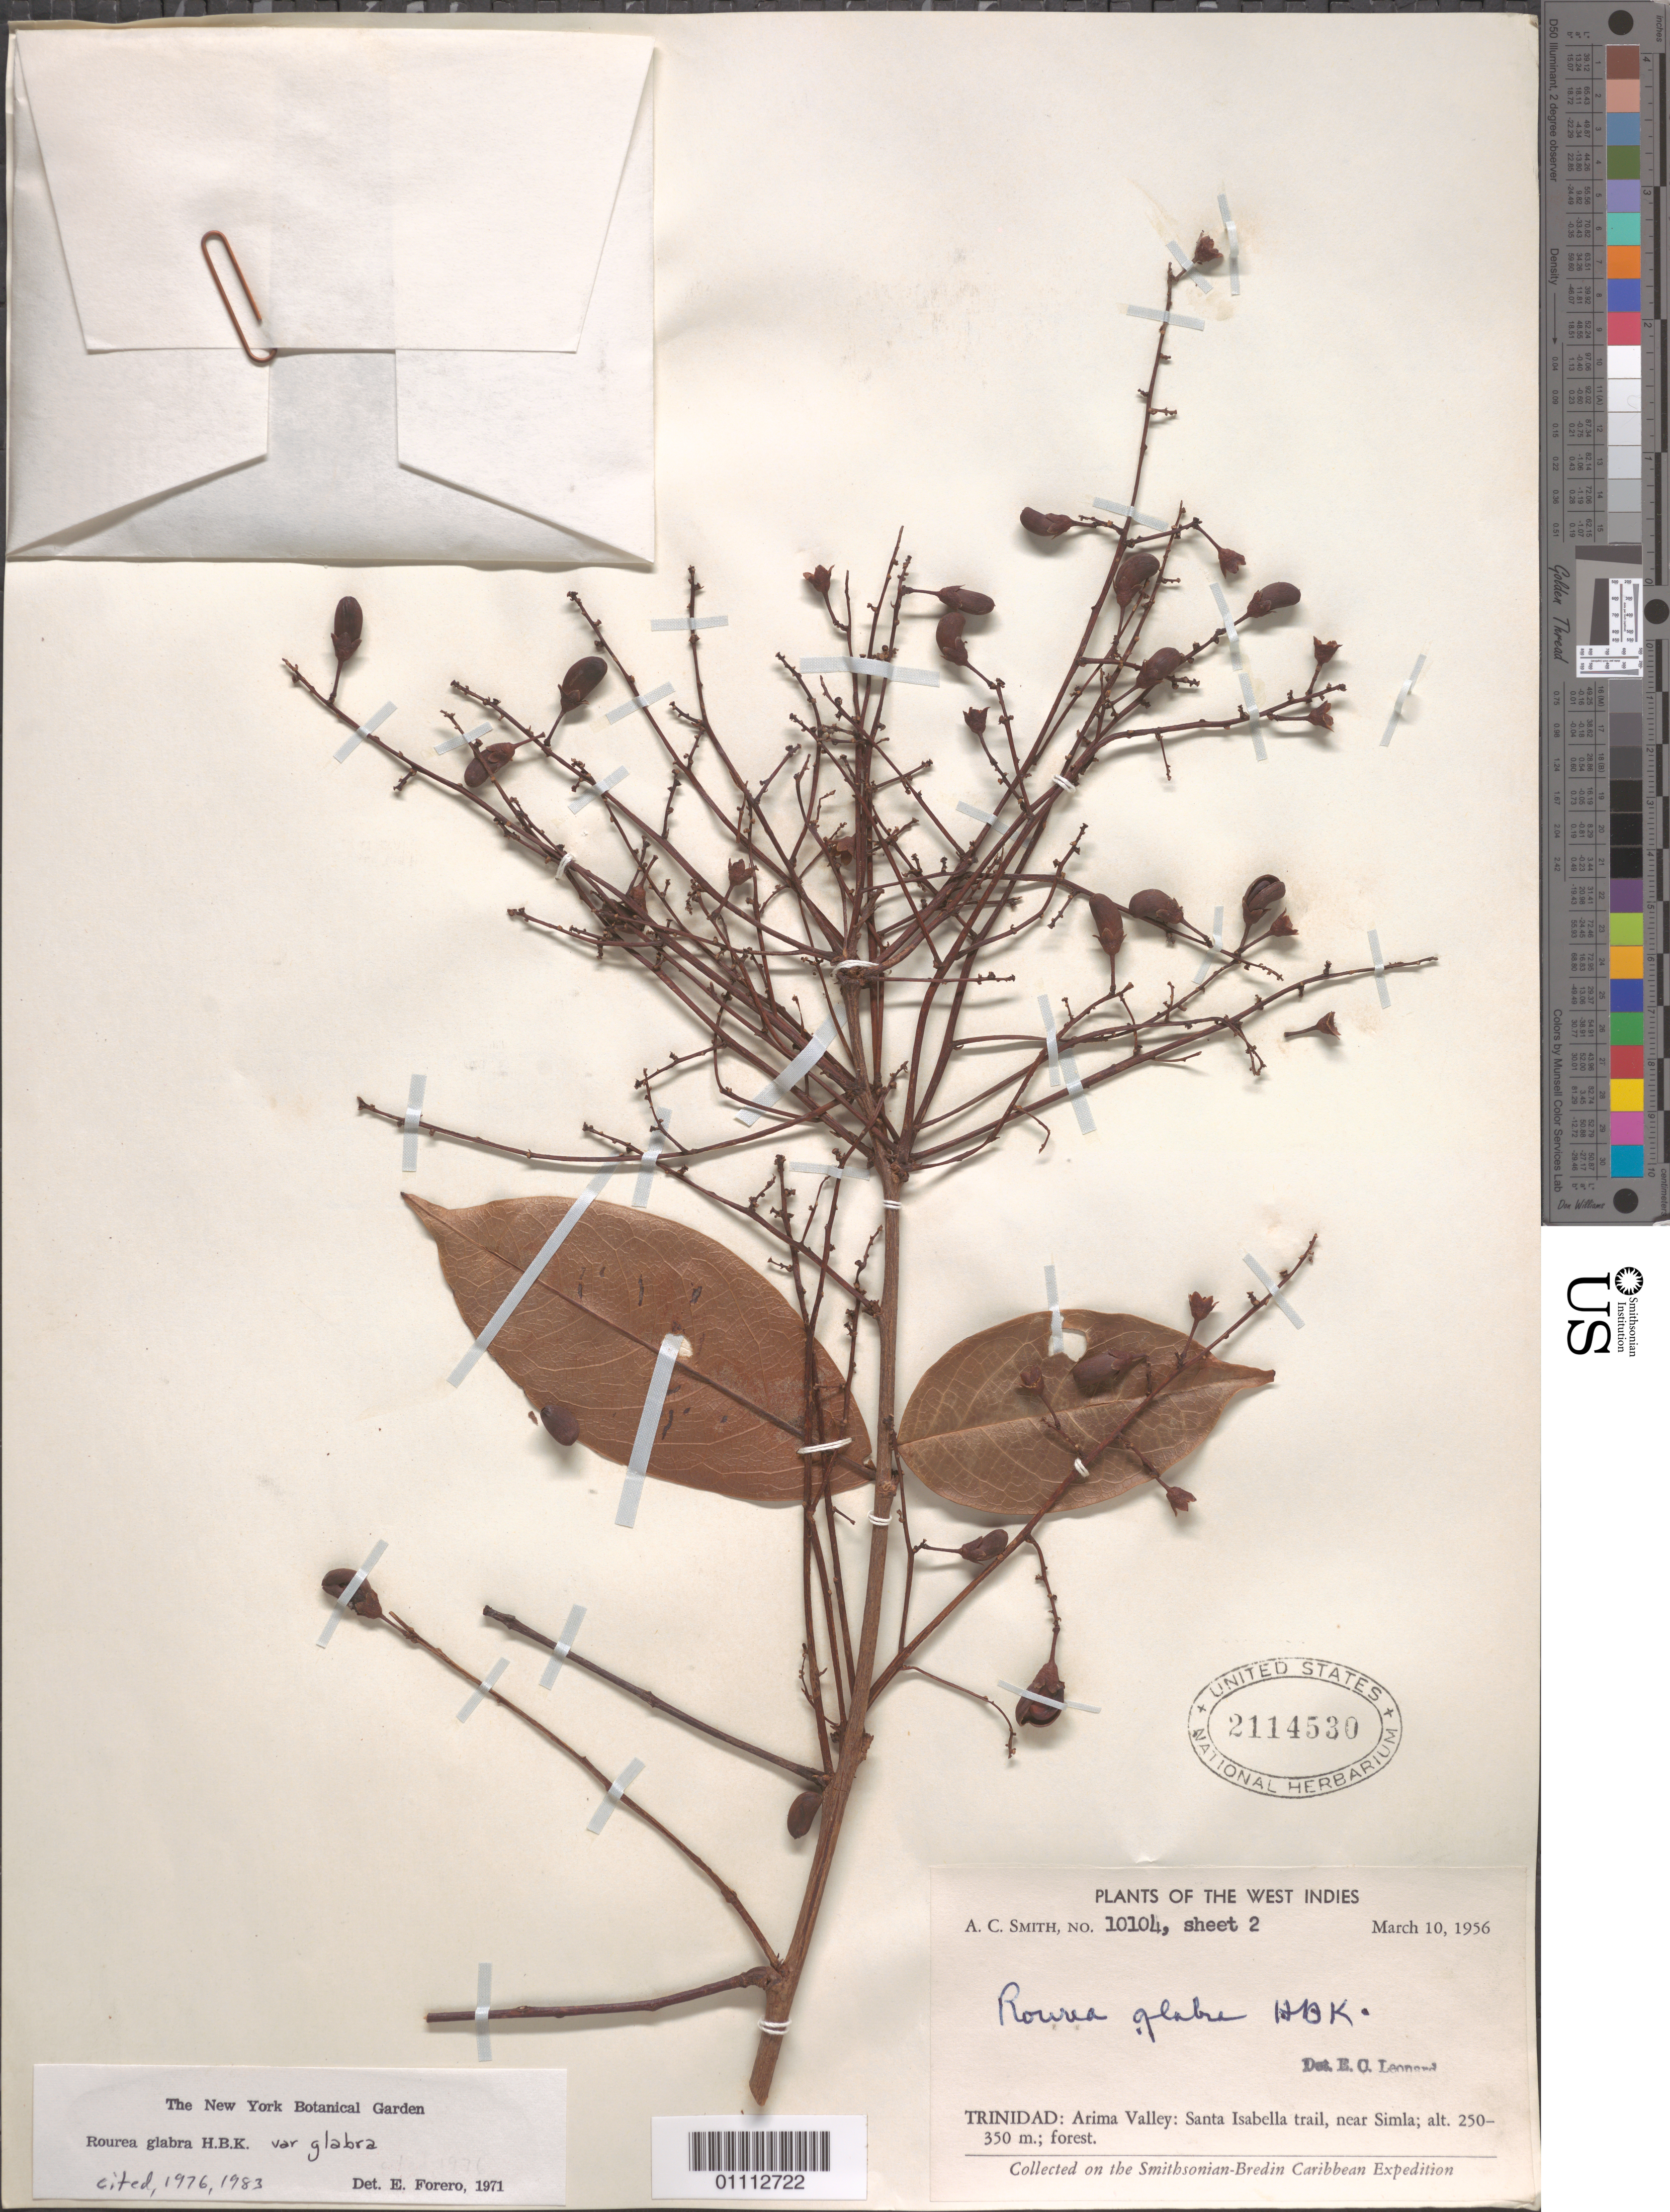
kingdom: Plantae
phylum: Tracheophyta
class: Magnoliopsida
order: Oxalidales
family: Connaraceae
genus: Rourea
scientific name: Rourea glabra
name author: Kunth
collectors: A. C. Smith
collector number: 101014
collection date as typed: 10 Mar 1956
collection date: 1956-03-10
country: Trinidad and Tobago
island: Trinidad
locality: Forest of Arima Valley, Santa isabella Trail, near Simla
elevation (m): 250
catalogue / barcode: US 2114530